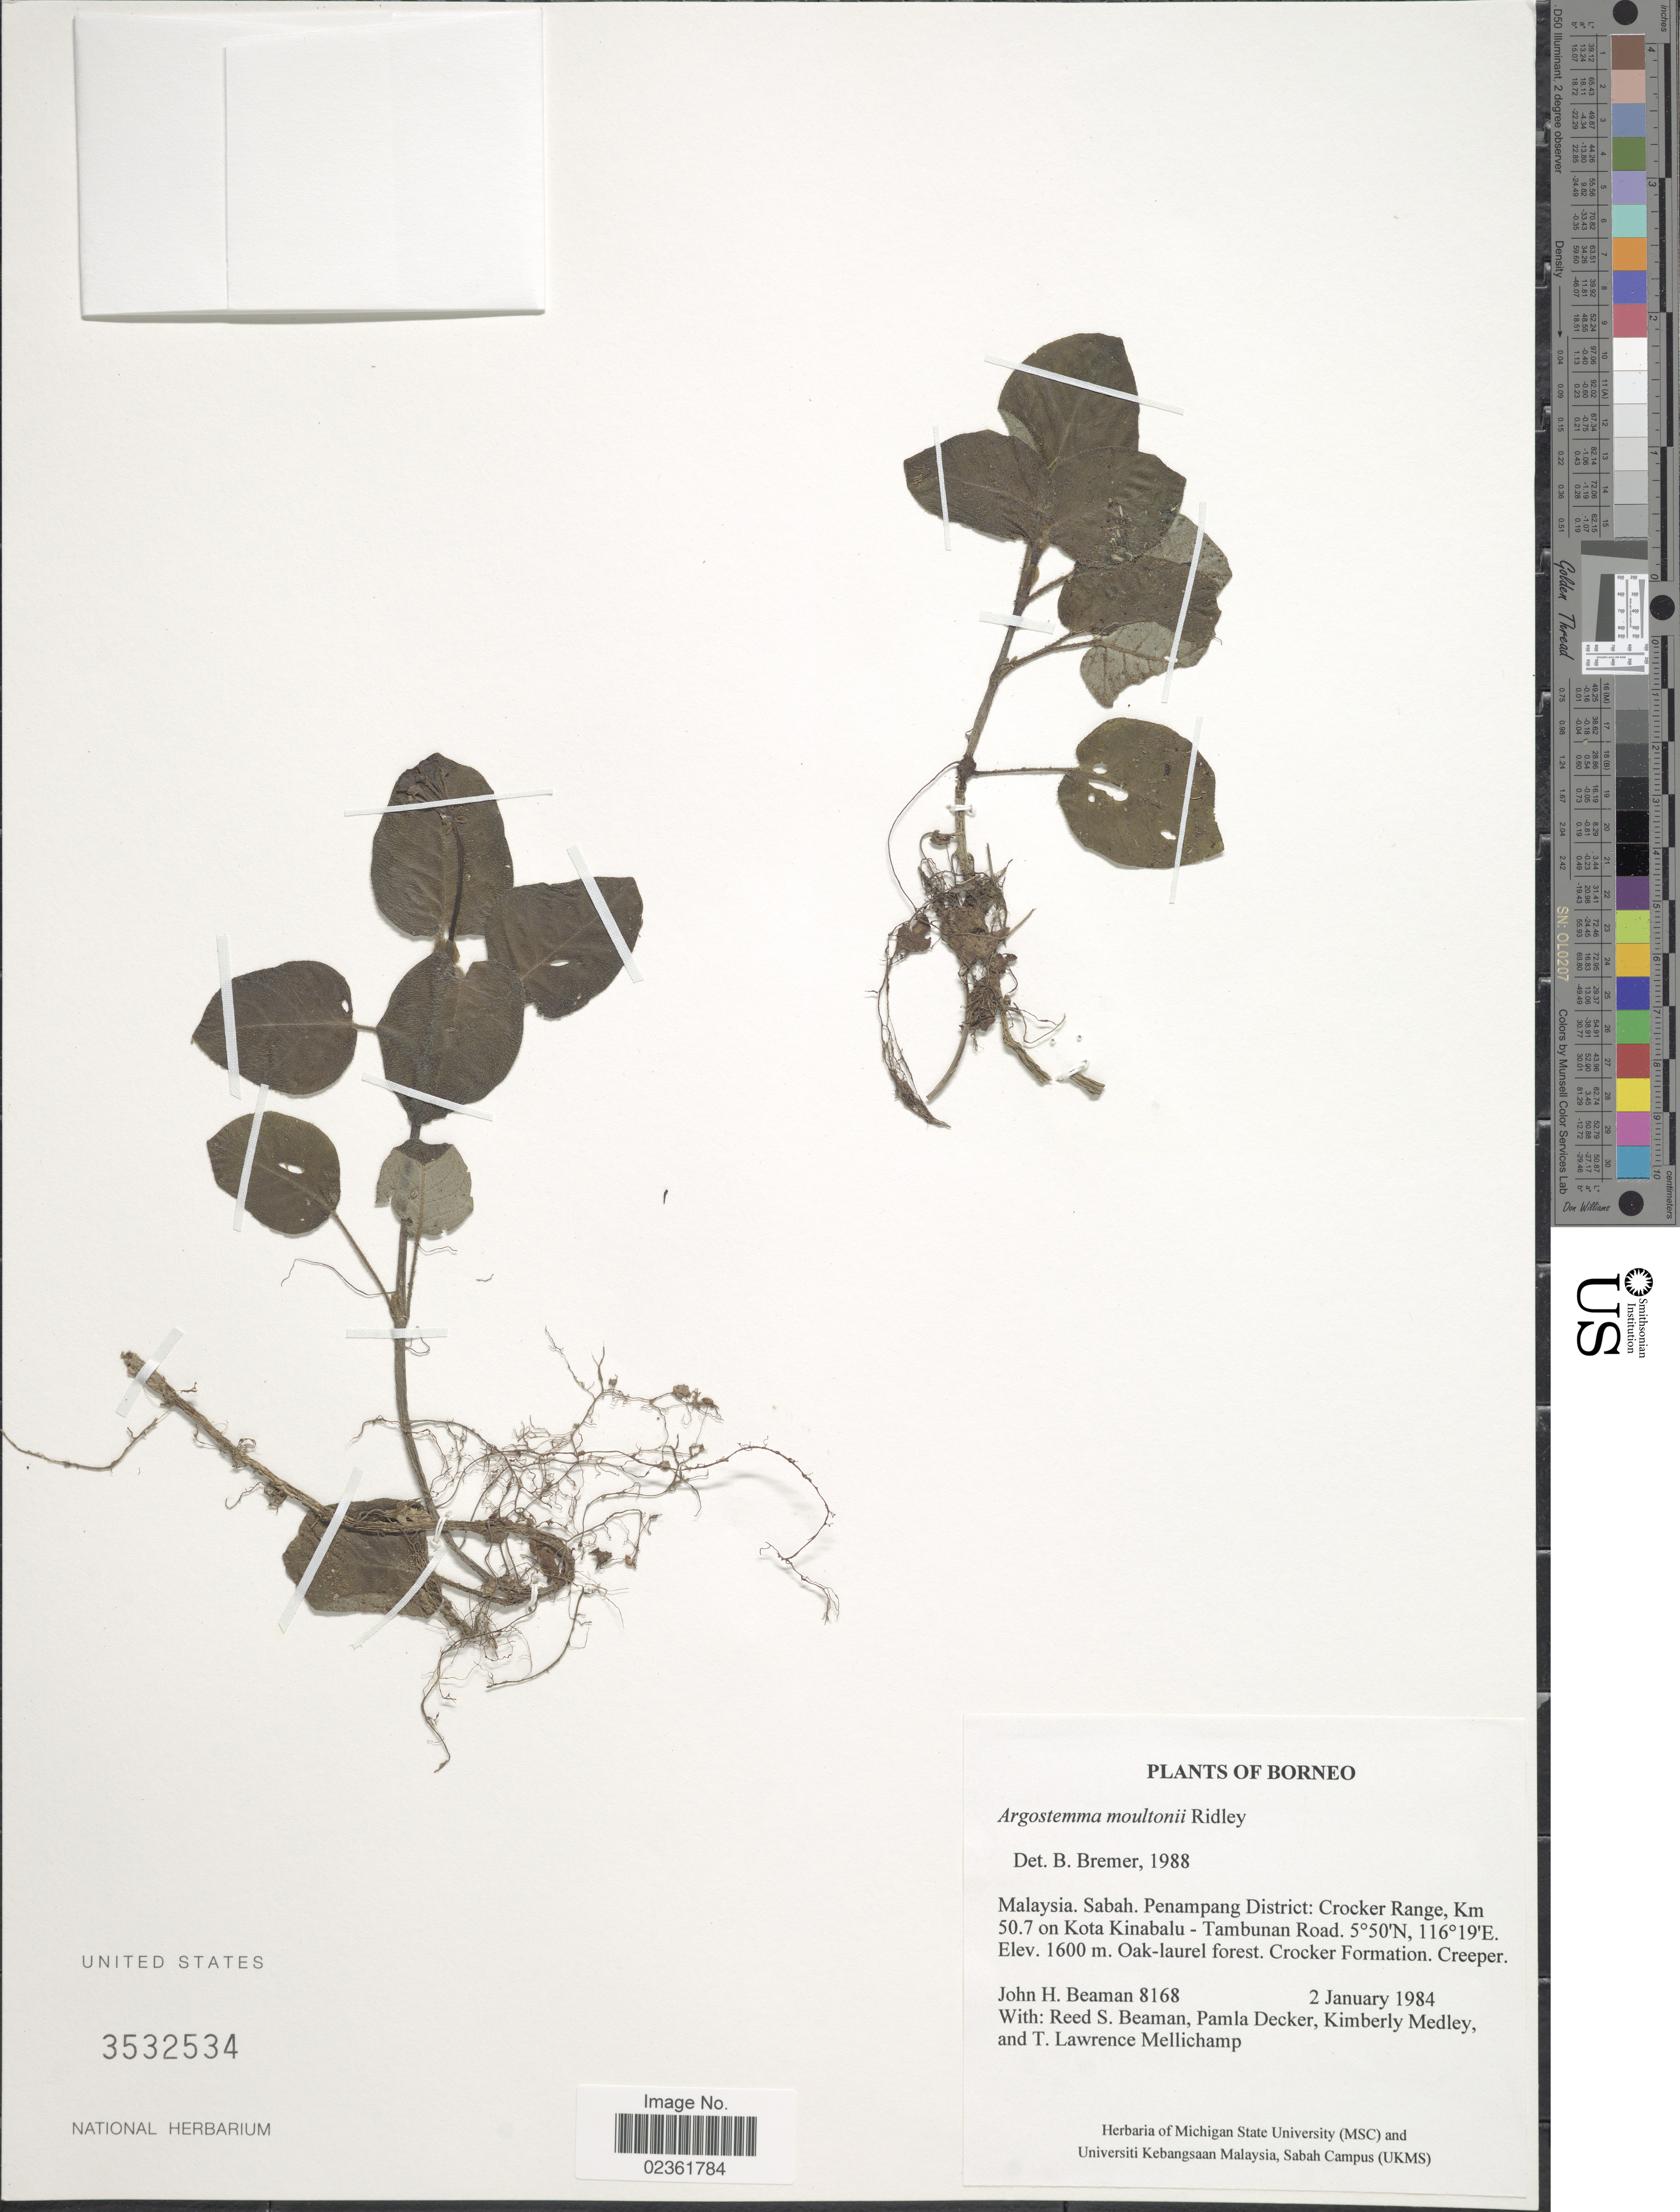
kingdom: Plantae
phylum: Tracheophyta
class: Magnoliopsida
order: Gentianales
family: Rubiaceae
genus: Argostemma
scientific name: Argostemma moultonii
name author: Ridl.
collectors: J. H. Beaman, R. S. Beaman, P. Decker, K. Medley & T. L. Mellichamp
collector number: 8168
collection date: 1984-01-02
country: Malaysia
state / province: Sabah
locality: Borneo, Penampang District: Crocker Range, Km 50.7 on Kota Kinabalu-Tambunan Road, Crocker Formation.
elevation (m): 1600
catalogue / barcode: US 3532534